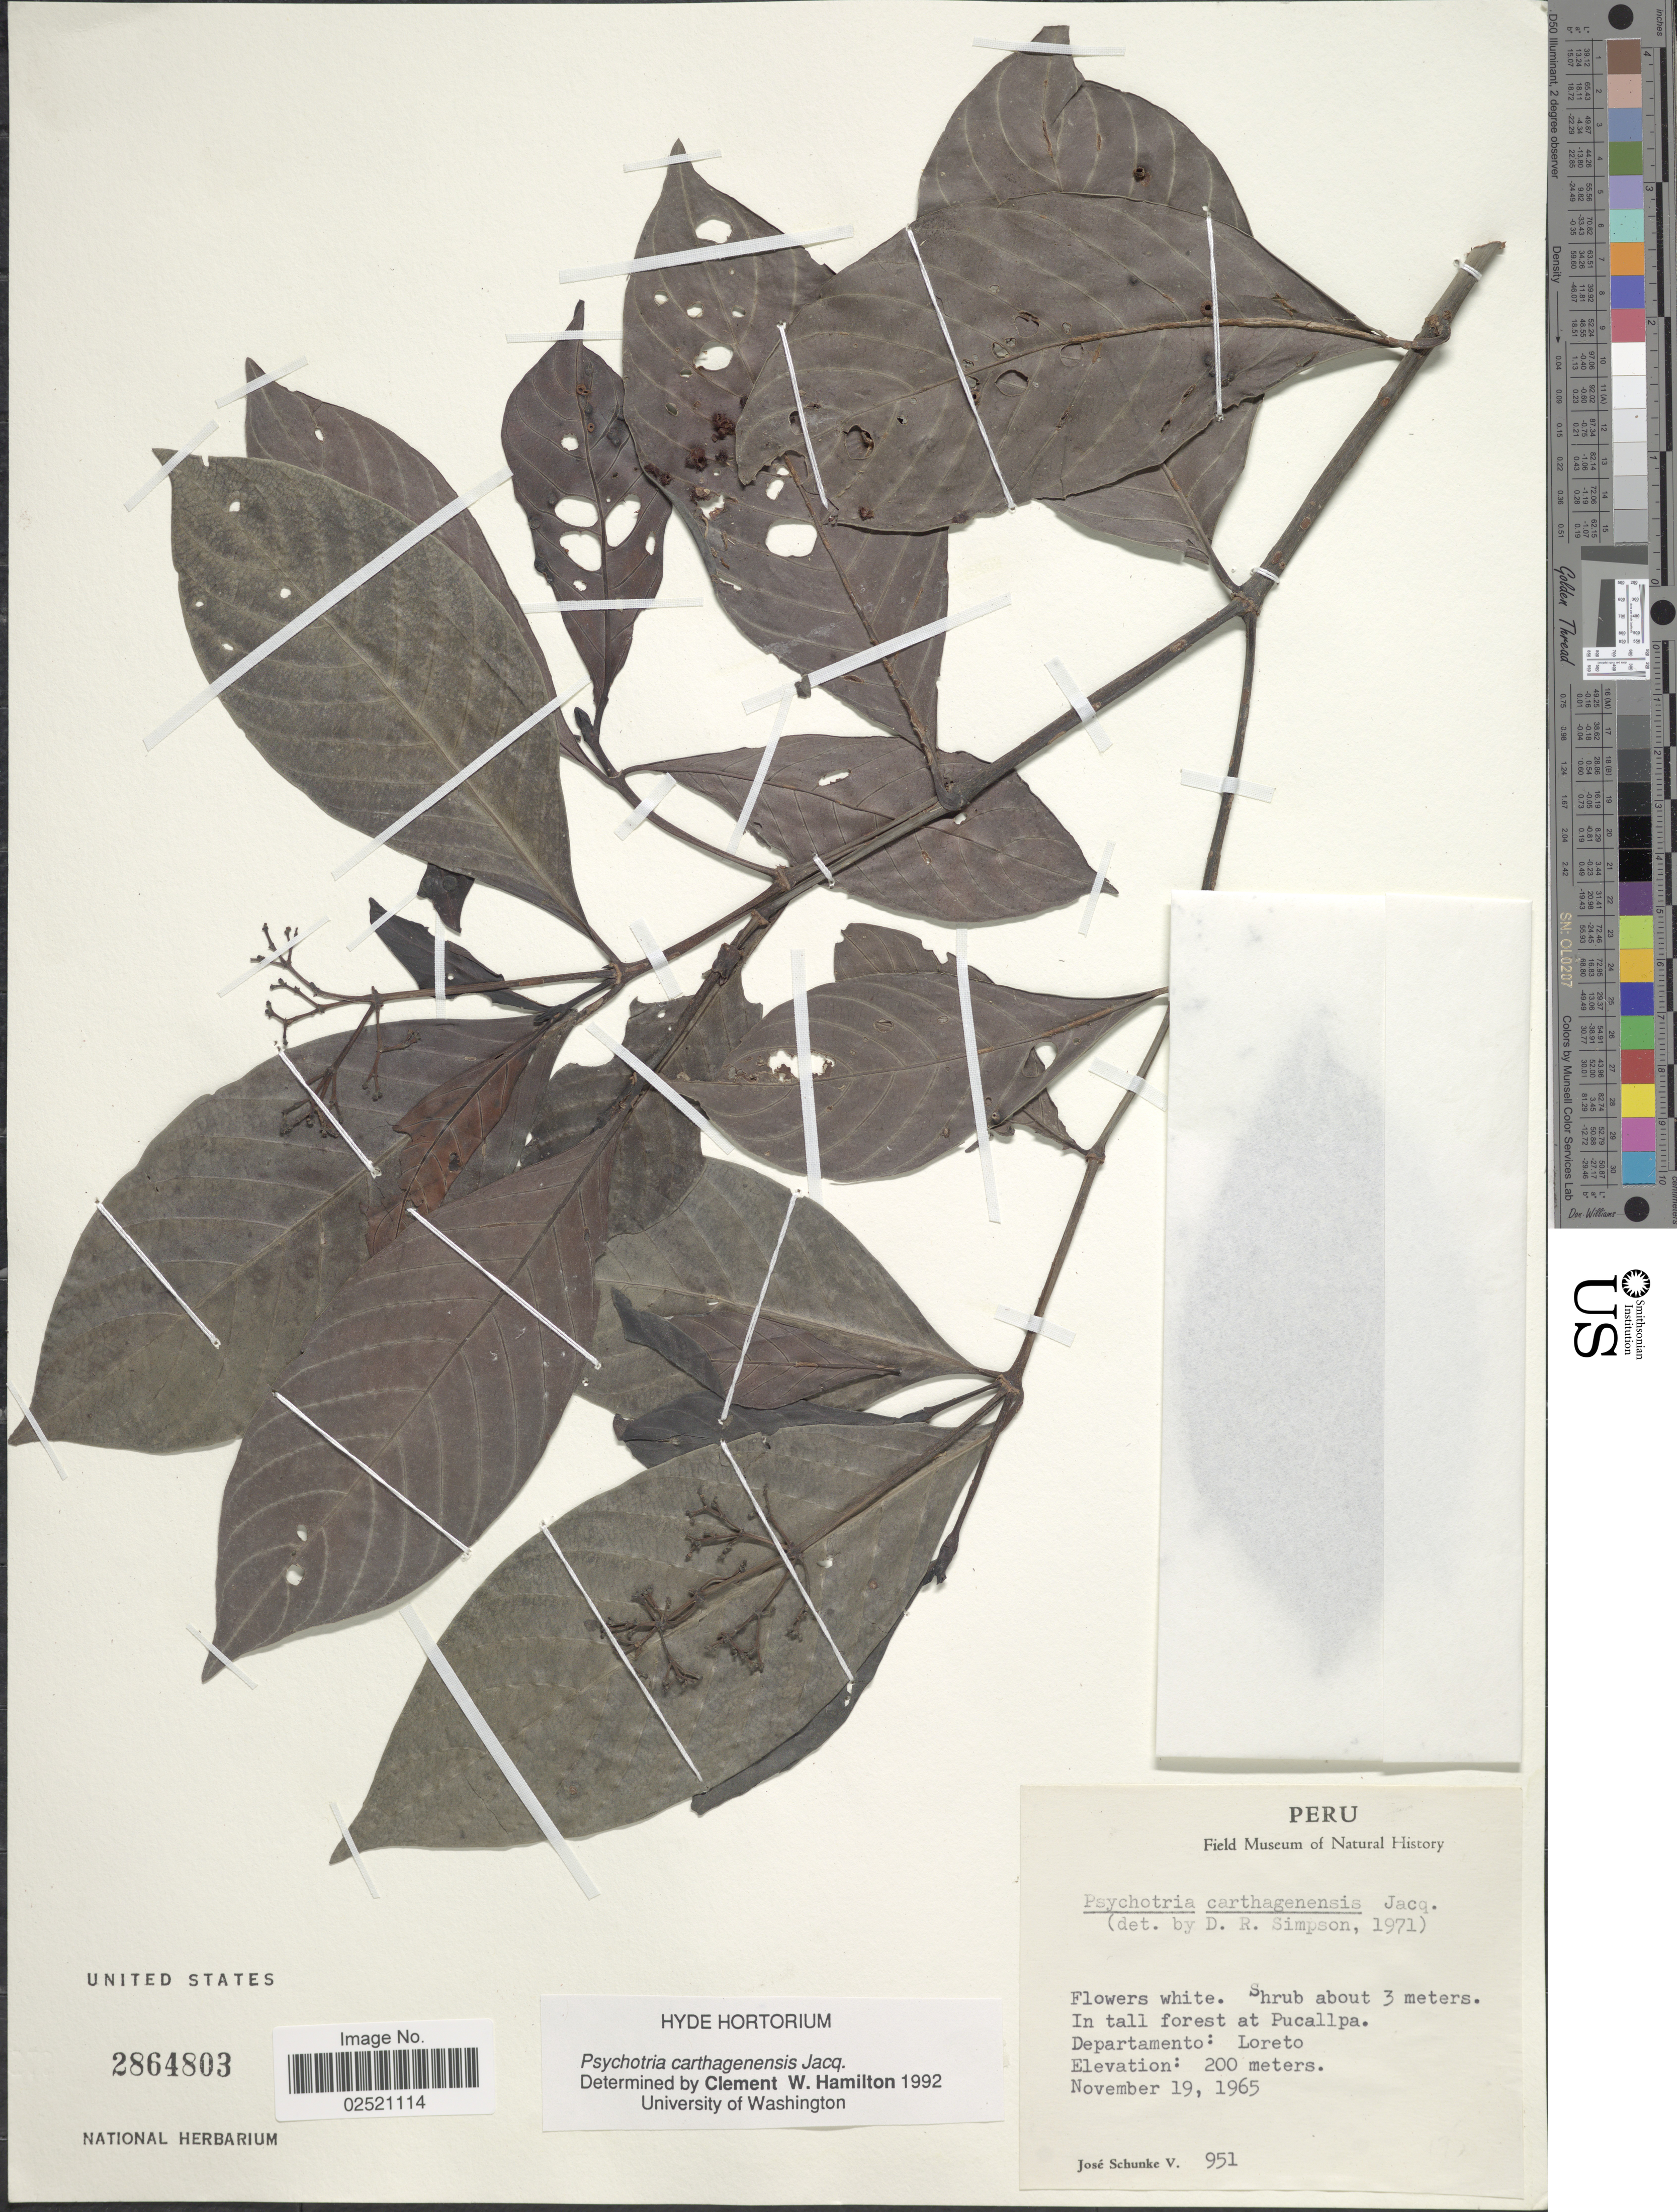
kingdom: Plantae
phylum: Tracheophyta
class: Magnoliopsida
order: Gentianales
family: Rubiaceae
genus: Psychotria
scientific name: Psychotria carthagenensis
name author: Jacq.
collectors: J. Schunke Vigo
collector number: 951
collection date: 1965-11-19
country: Peru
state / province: Loreto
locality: In tall forest at Pucallpa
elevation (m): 200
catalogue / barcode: US 2864803